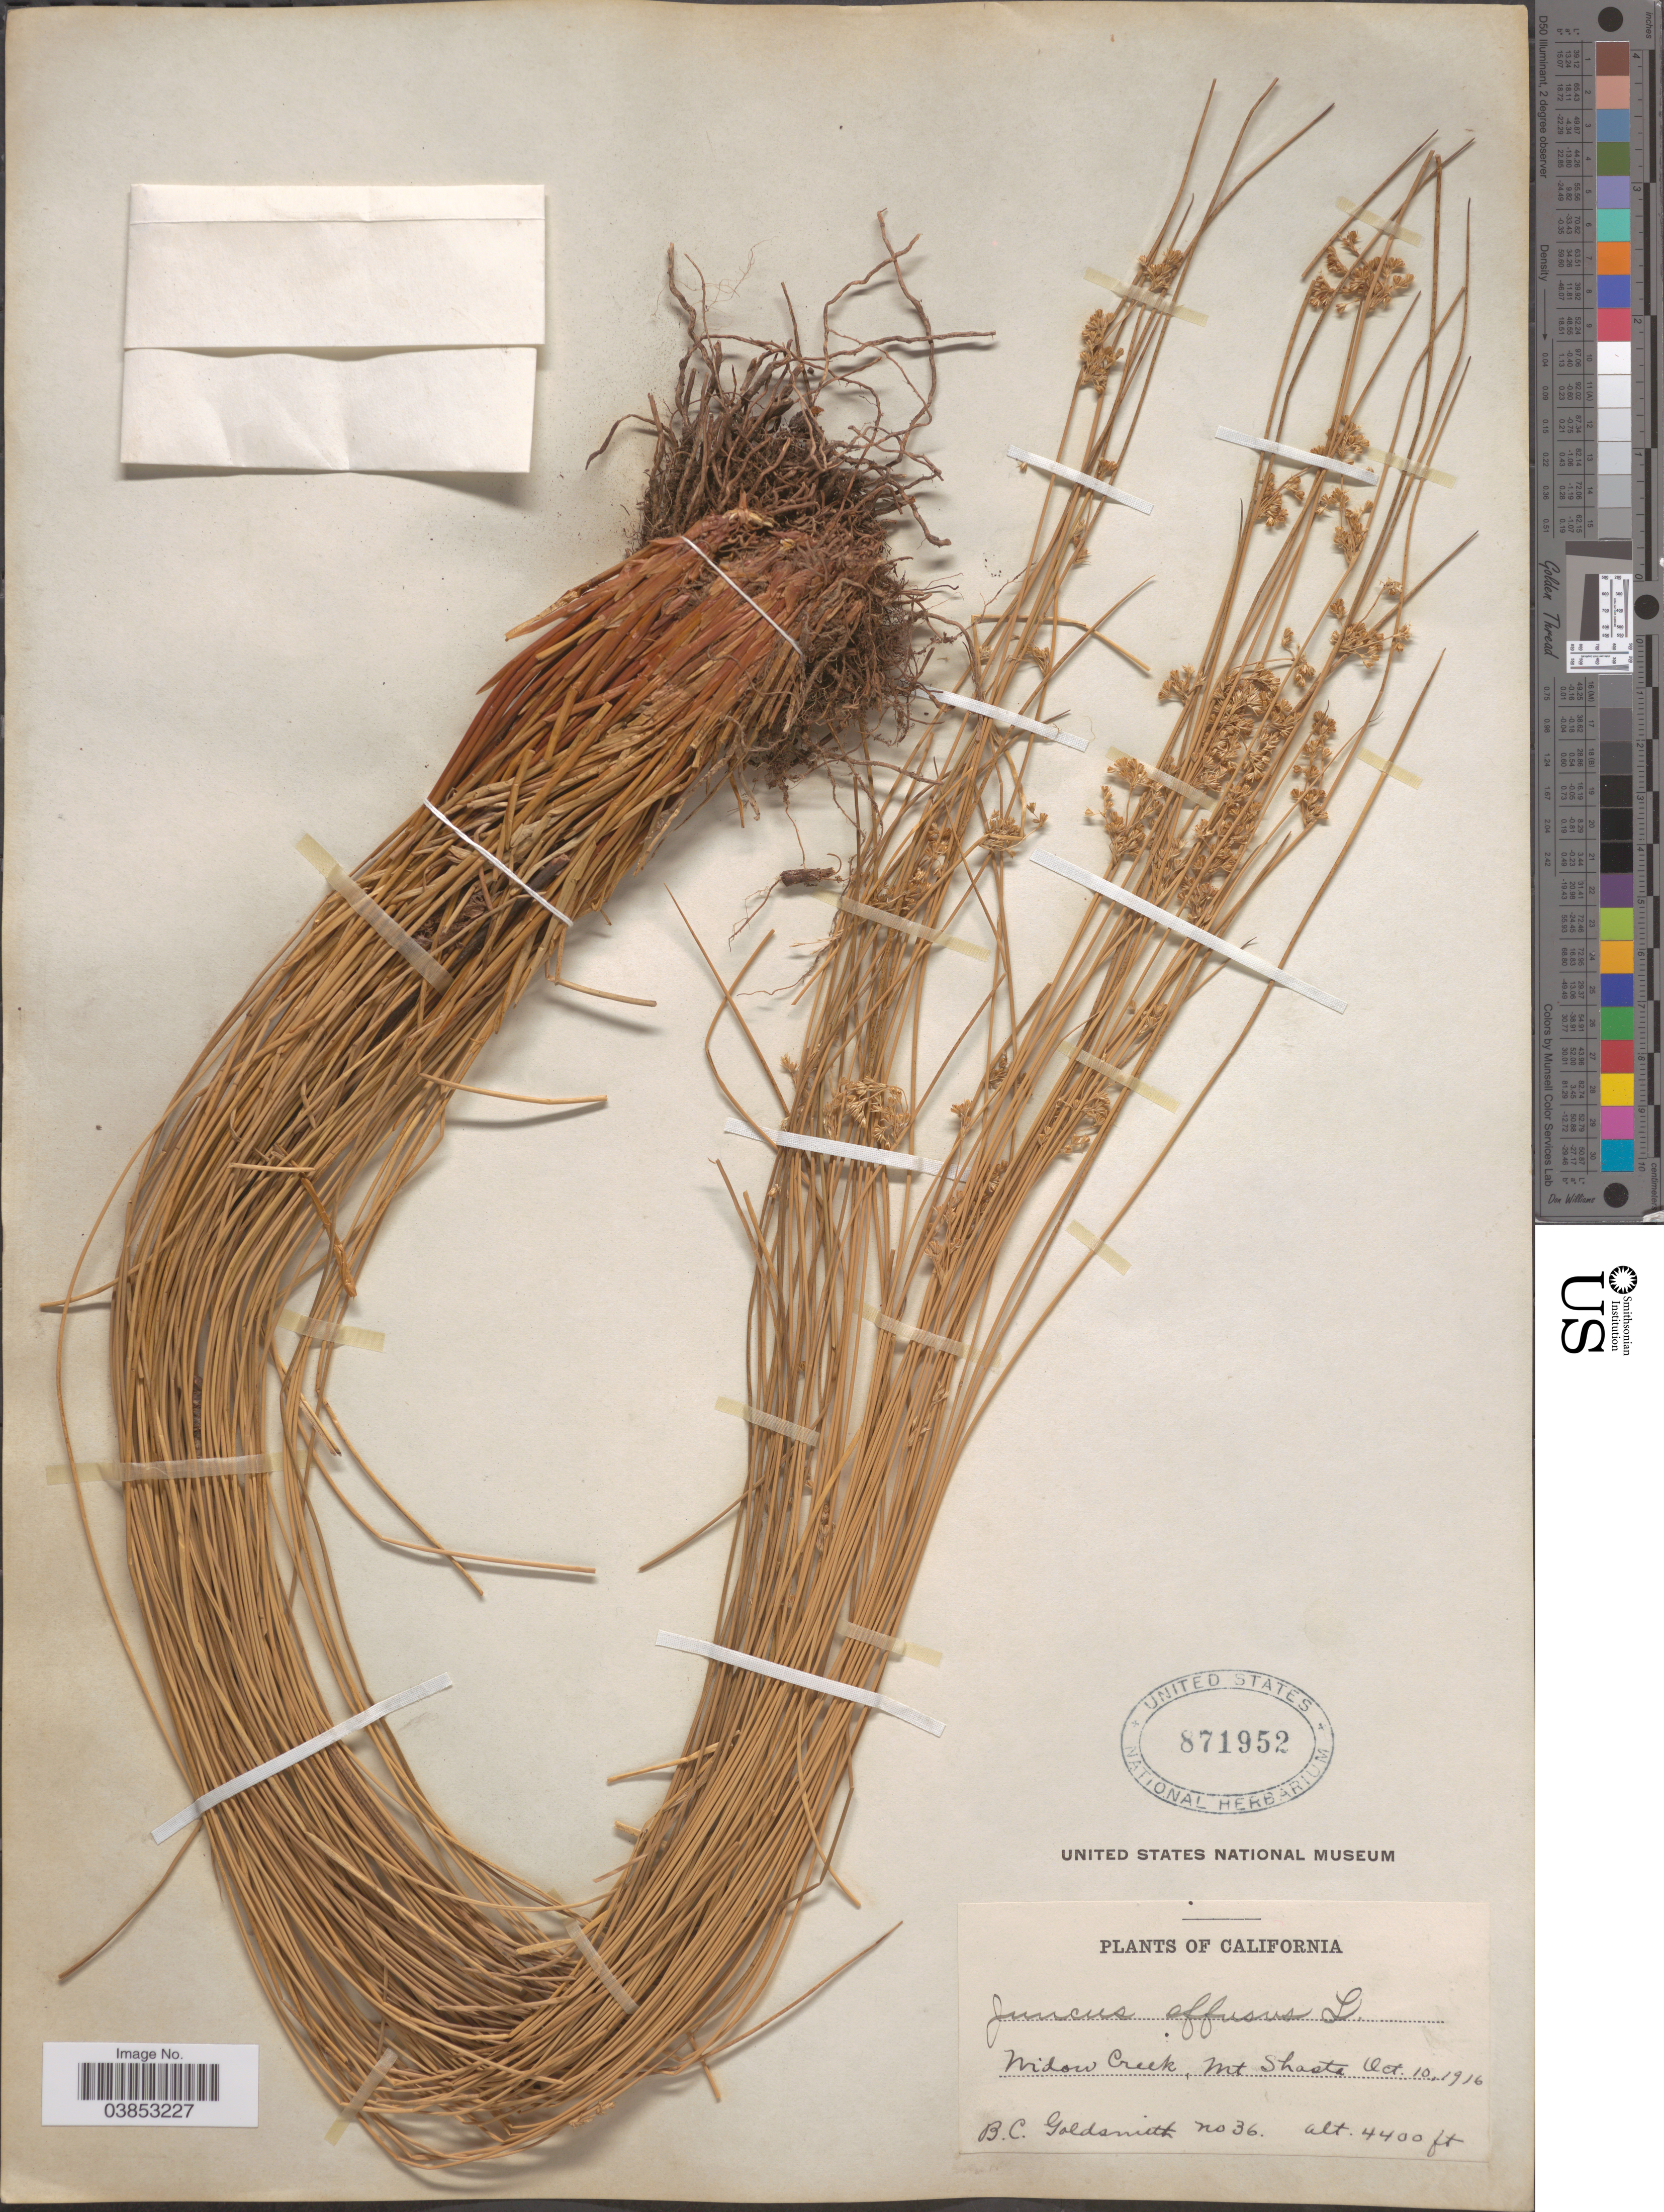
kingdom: Plantae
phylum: Tracheophyta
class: Liliopsida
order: Poales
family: Juncaceae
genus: Juncus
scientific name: Juncus effusus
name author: L.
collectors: B. Goldsmith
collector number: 36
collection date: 1916-10-10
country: United States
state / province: California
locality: Widow Creek, Mt Shasta.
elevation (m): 1341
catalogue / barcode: US 871952